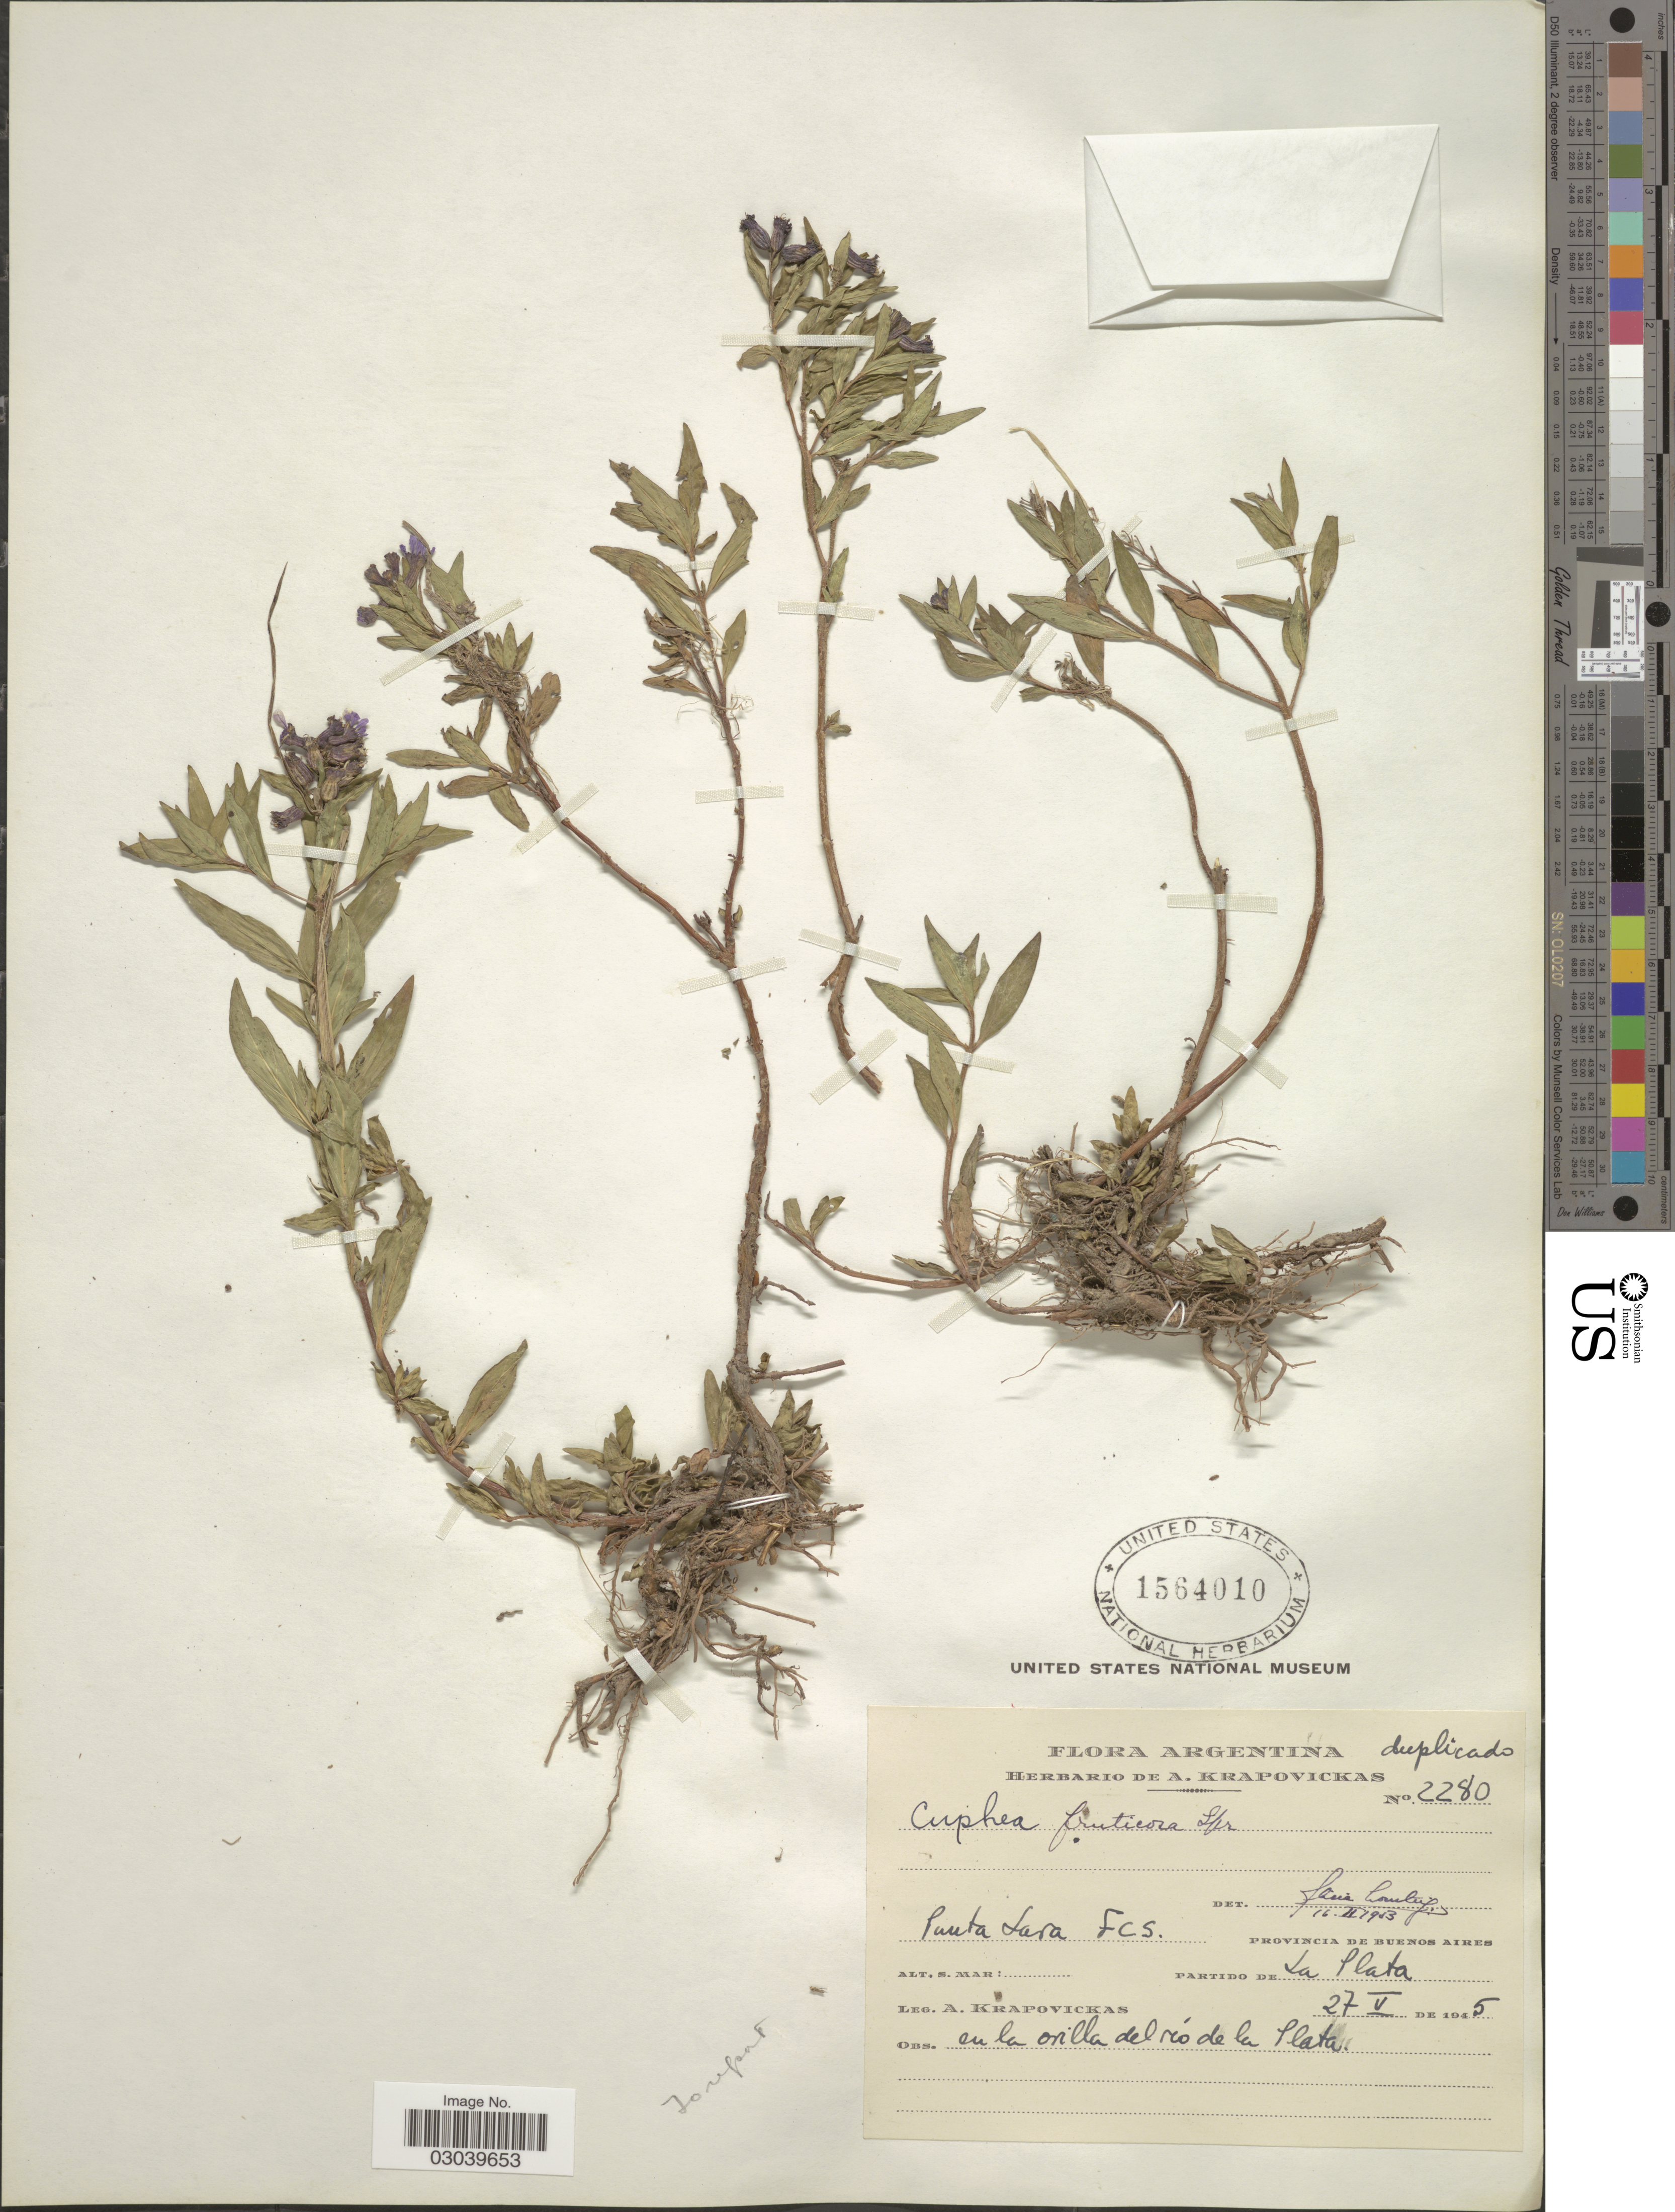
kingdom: Plantae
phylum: Tracheophyta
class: Magnoliopsida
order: Myrtales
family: Lythraceae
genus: Cuphea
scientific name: Cuphea fruticosa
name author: Spreng.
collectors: A. Krapovickas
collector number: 2280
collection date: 1945-05-27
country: Argentina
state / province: Buenos Aires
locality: Punta Lara FCS. Partido de La Plata.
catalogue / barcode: US 1564010